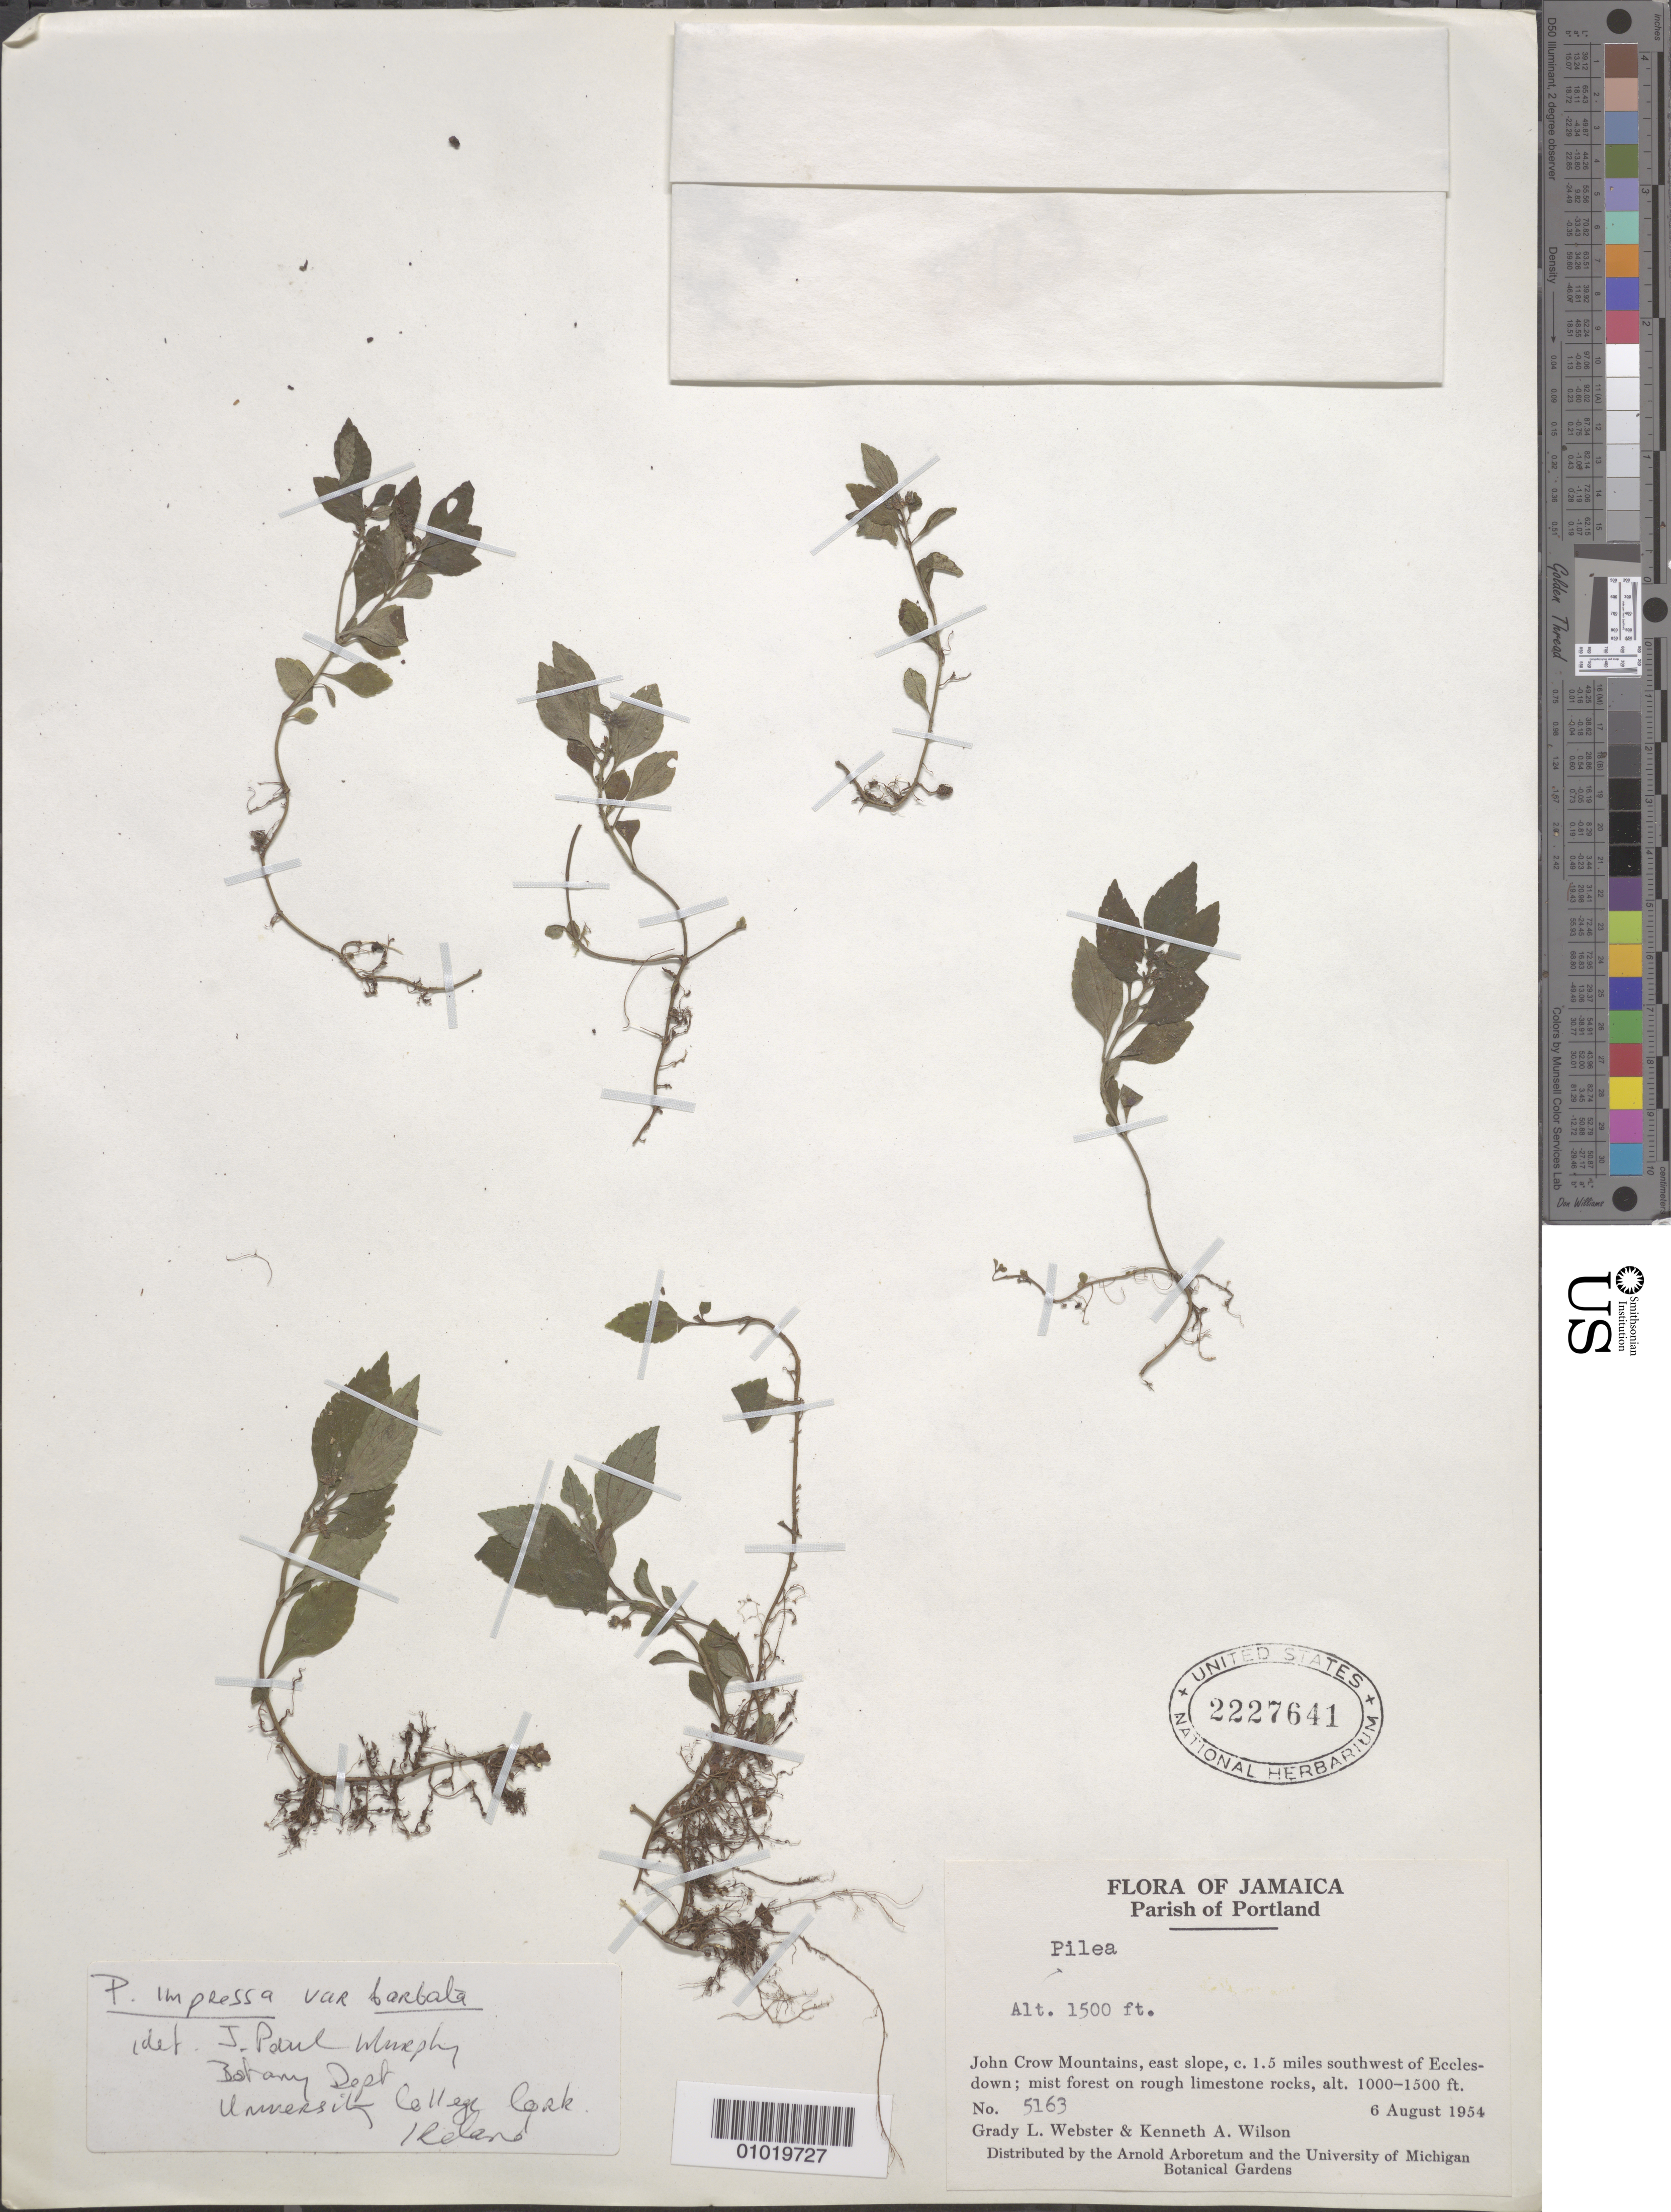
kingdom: Plantae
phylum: Tracheophyta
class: Magnoliopsida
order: Rosales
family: Urticaceae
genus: Pilea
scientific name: Pilea impressa var. barbata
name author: C.D. Adams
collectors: G. L. Webster & K. A. Wilson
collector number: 5163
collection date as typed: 06 Aug 1954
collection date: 1954-08-06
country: Jamaica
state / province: Portland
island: Jamaica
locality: John Crow Mountains, E slope, c. 1.5mi SW of Ecclesdown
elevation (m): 305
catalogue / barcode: US 2227641